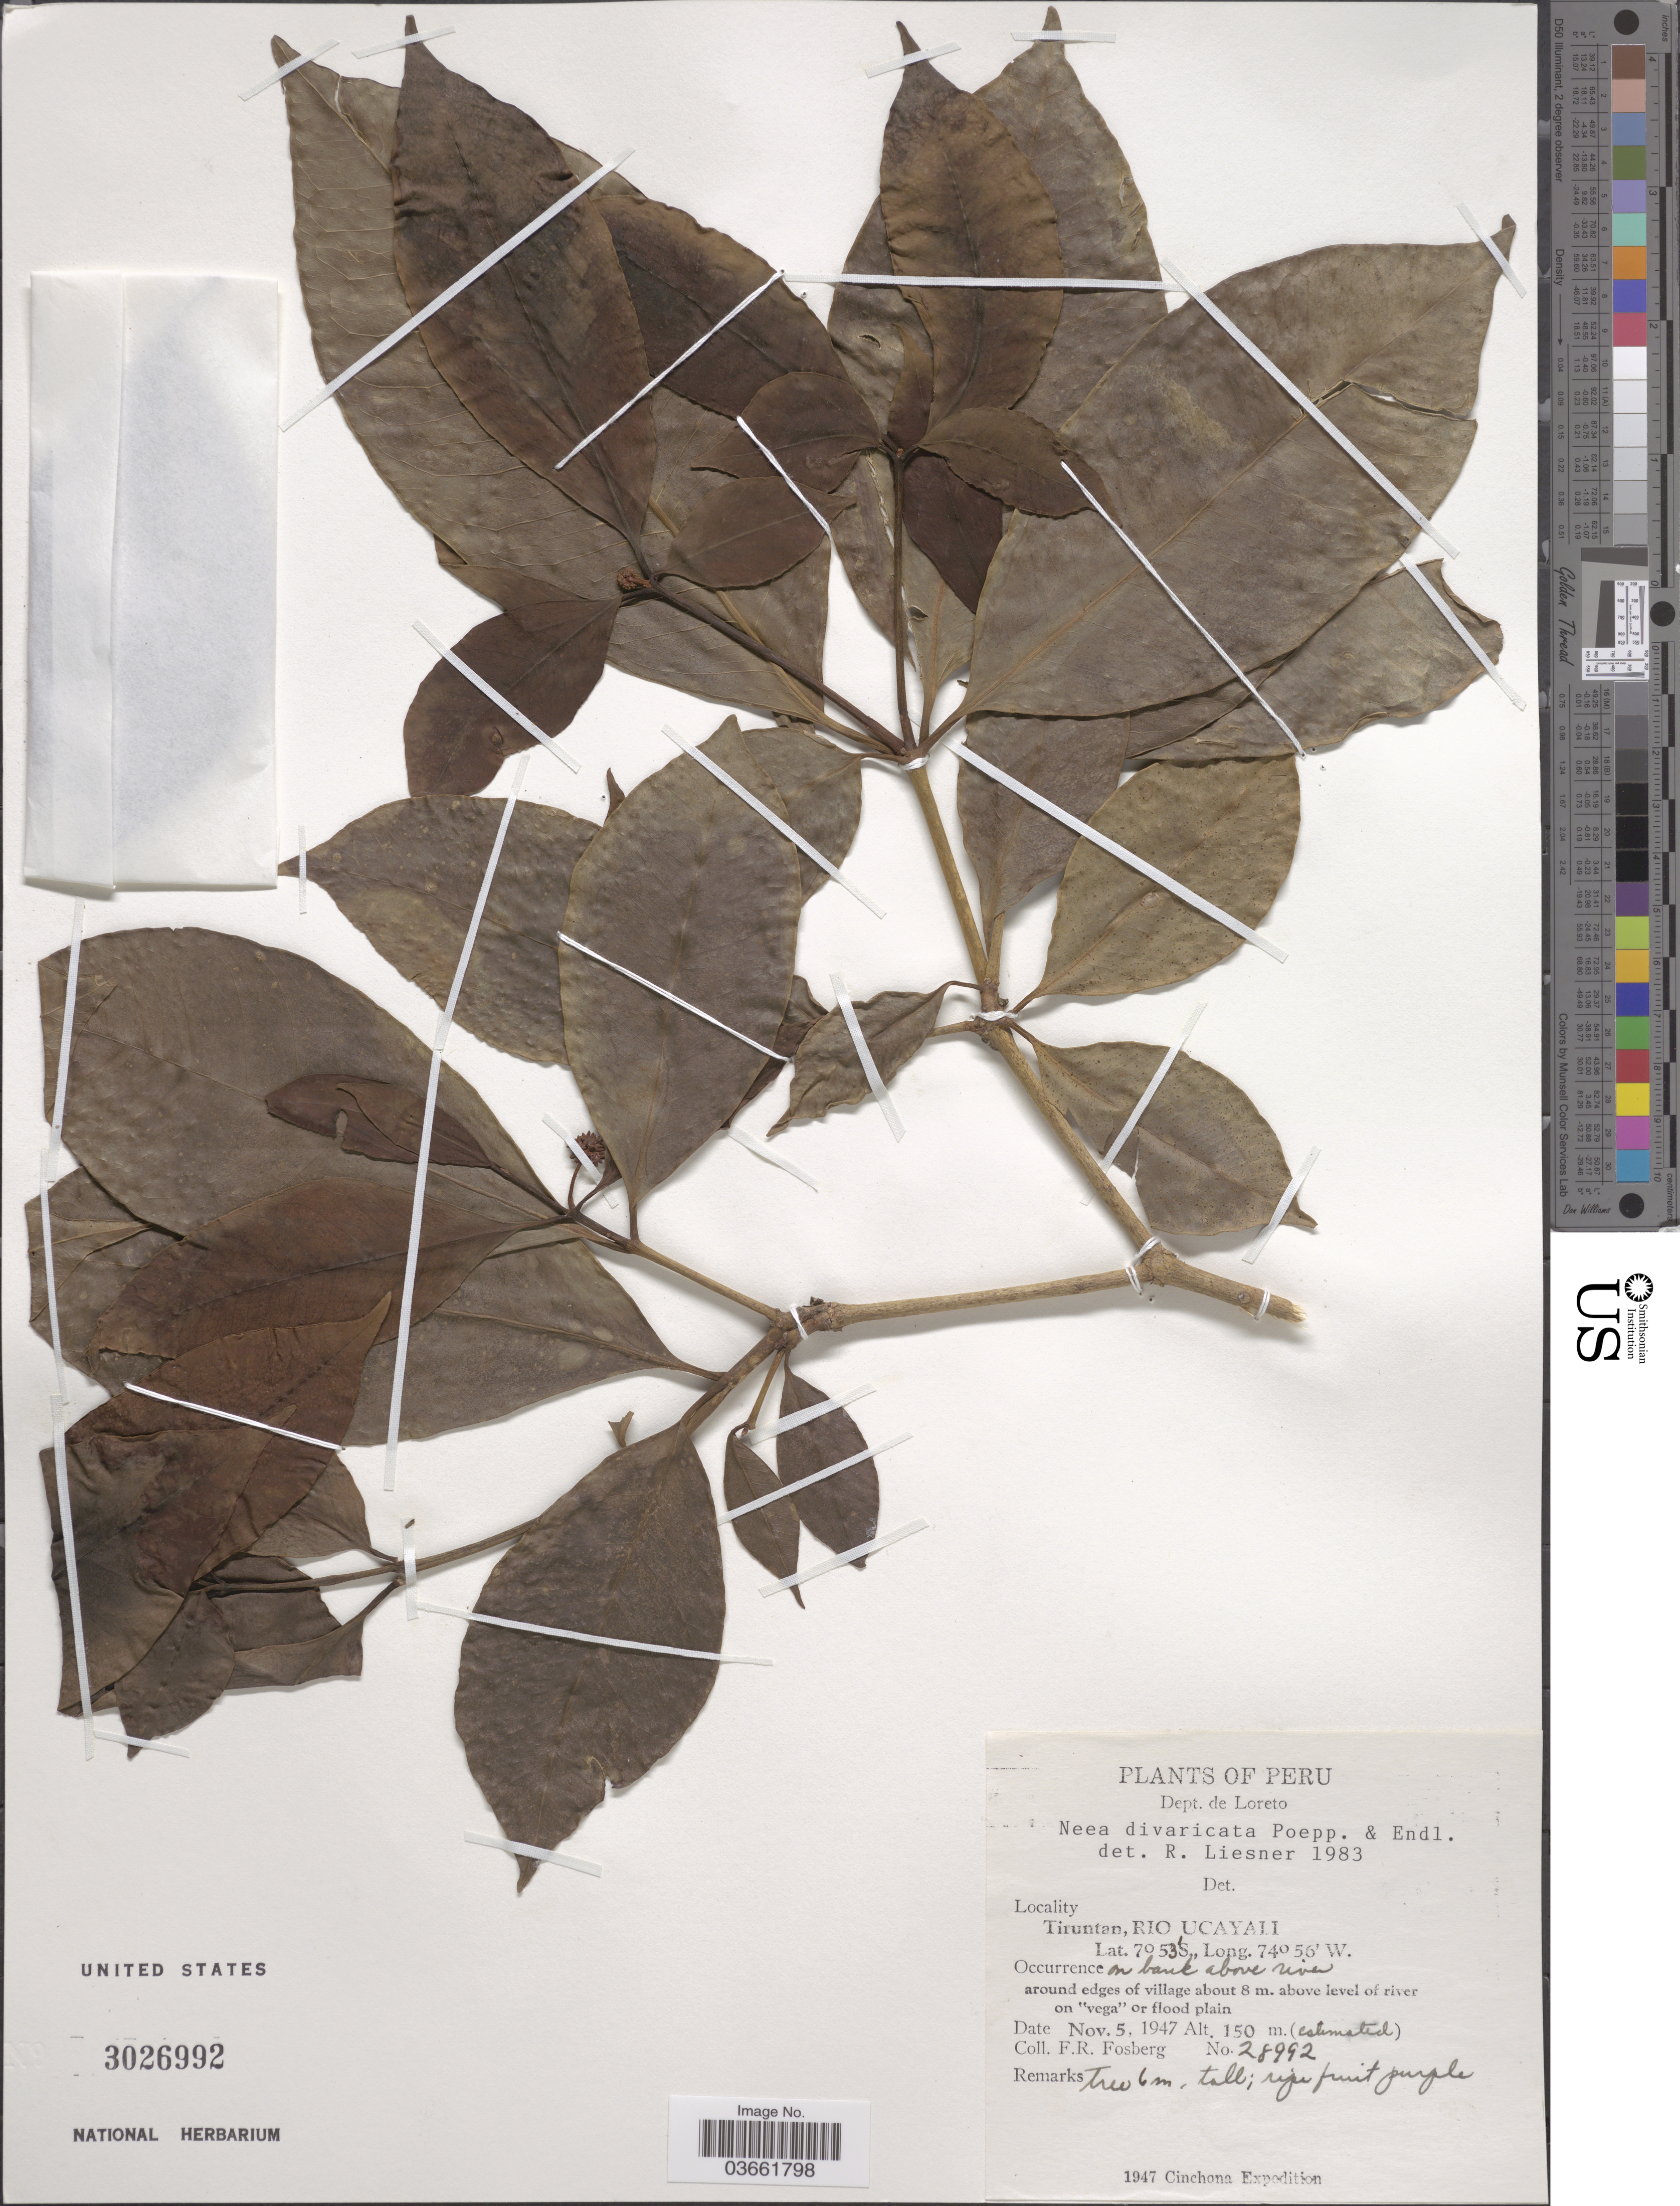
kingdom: Plantae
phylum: Tracheophyta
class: Magnoliopsida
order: Caryophyllales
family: Nyctaginaceae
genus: Neea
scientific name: Neea oppositifolia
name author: Ruiz & Pav.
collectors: F. R. Fosberg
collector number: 28992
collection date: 1947-11-05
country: Peru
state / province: Loreto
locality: Dept. de Loreto. Tiruntan, Rio Ucayali. Occurrence on bank above river around edges of village about 8 m. above level of river on "vega" or flood plain.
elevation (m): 150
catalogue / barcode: US 3026992